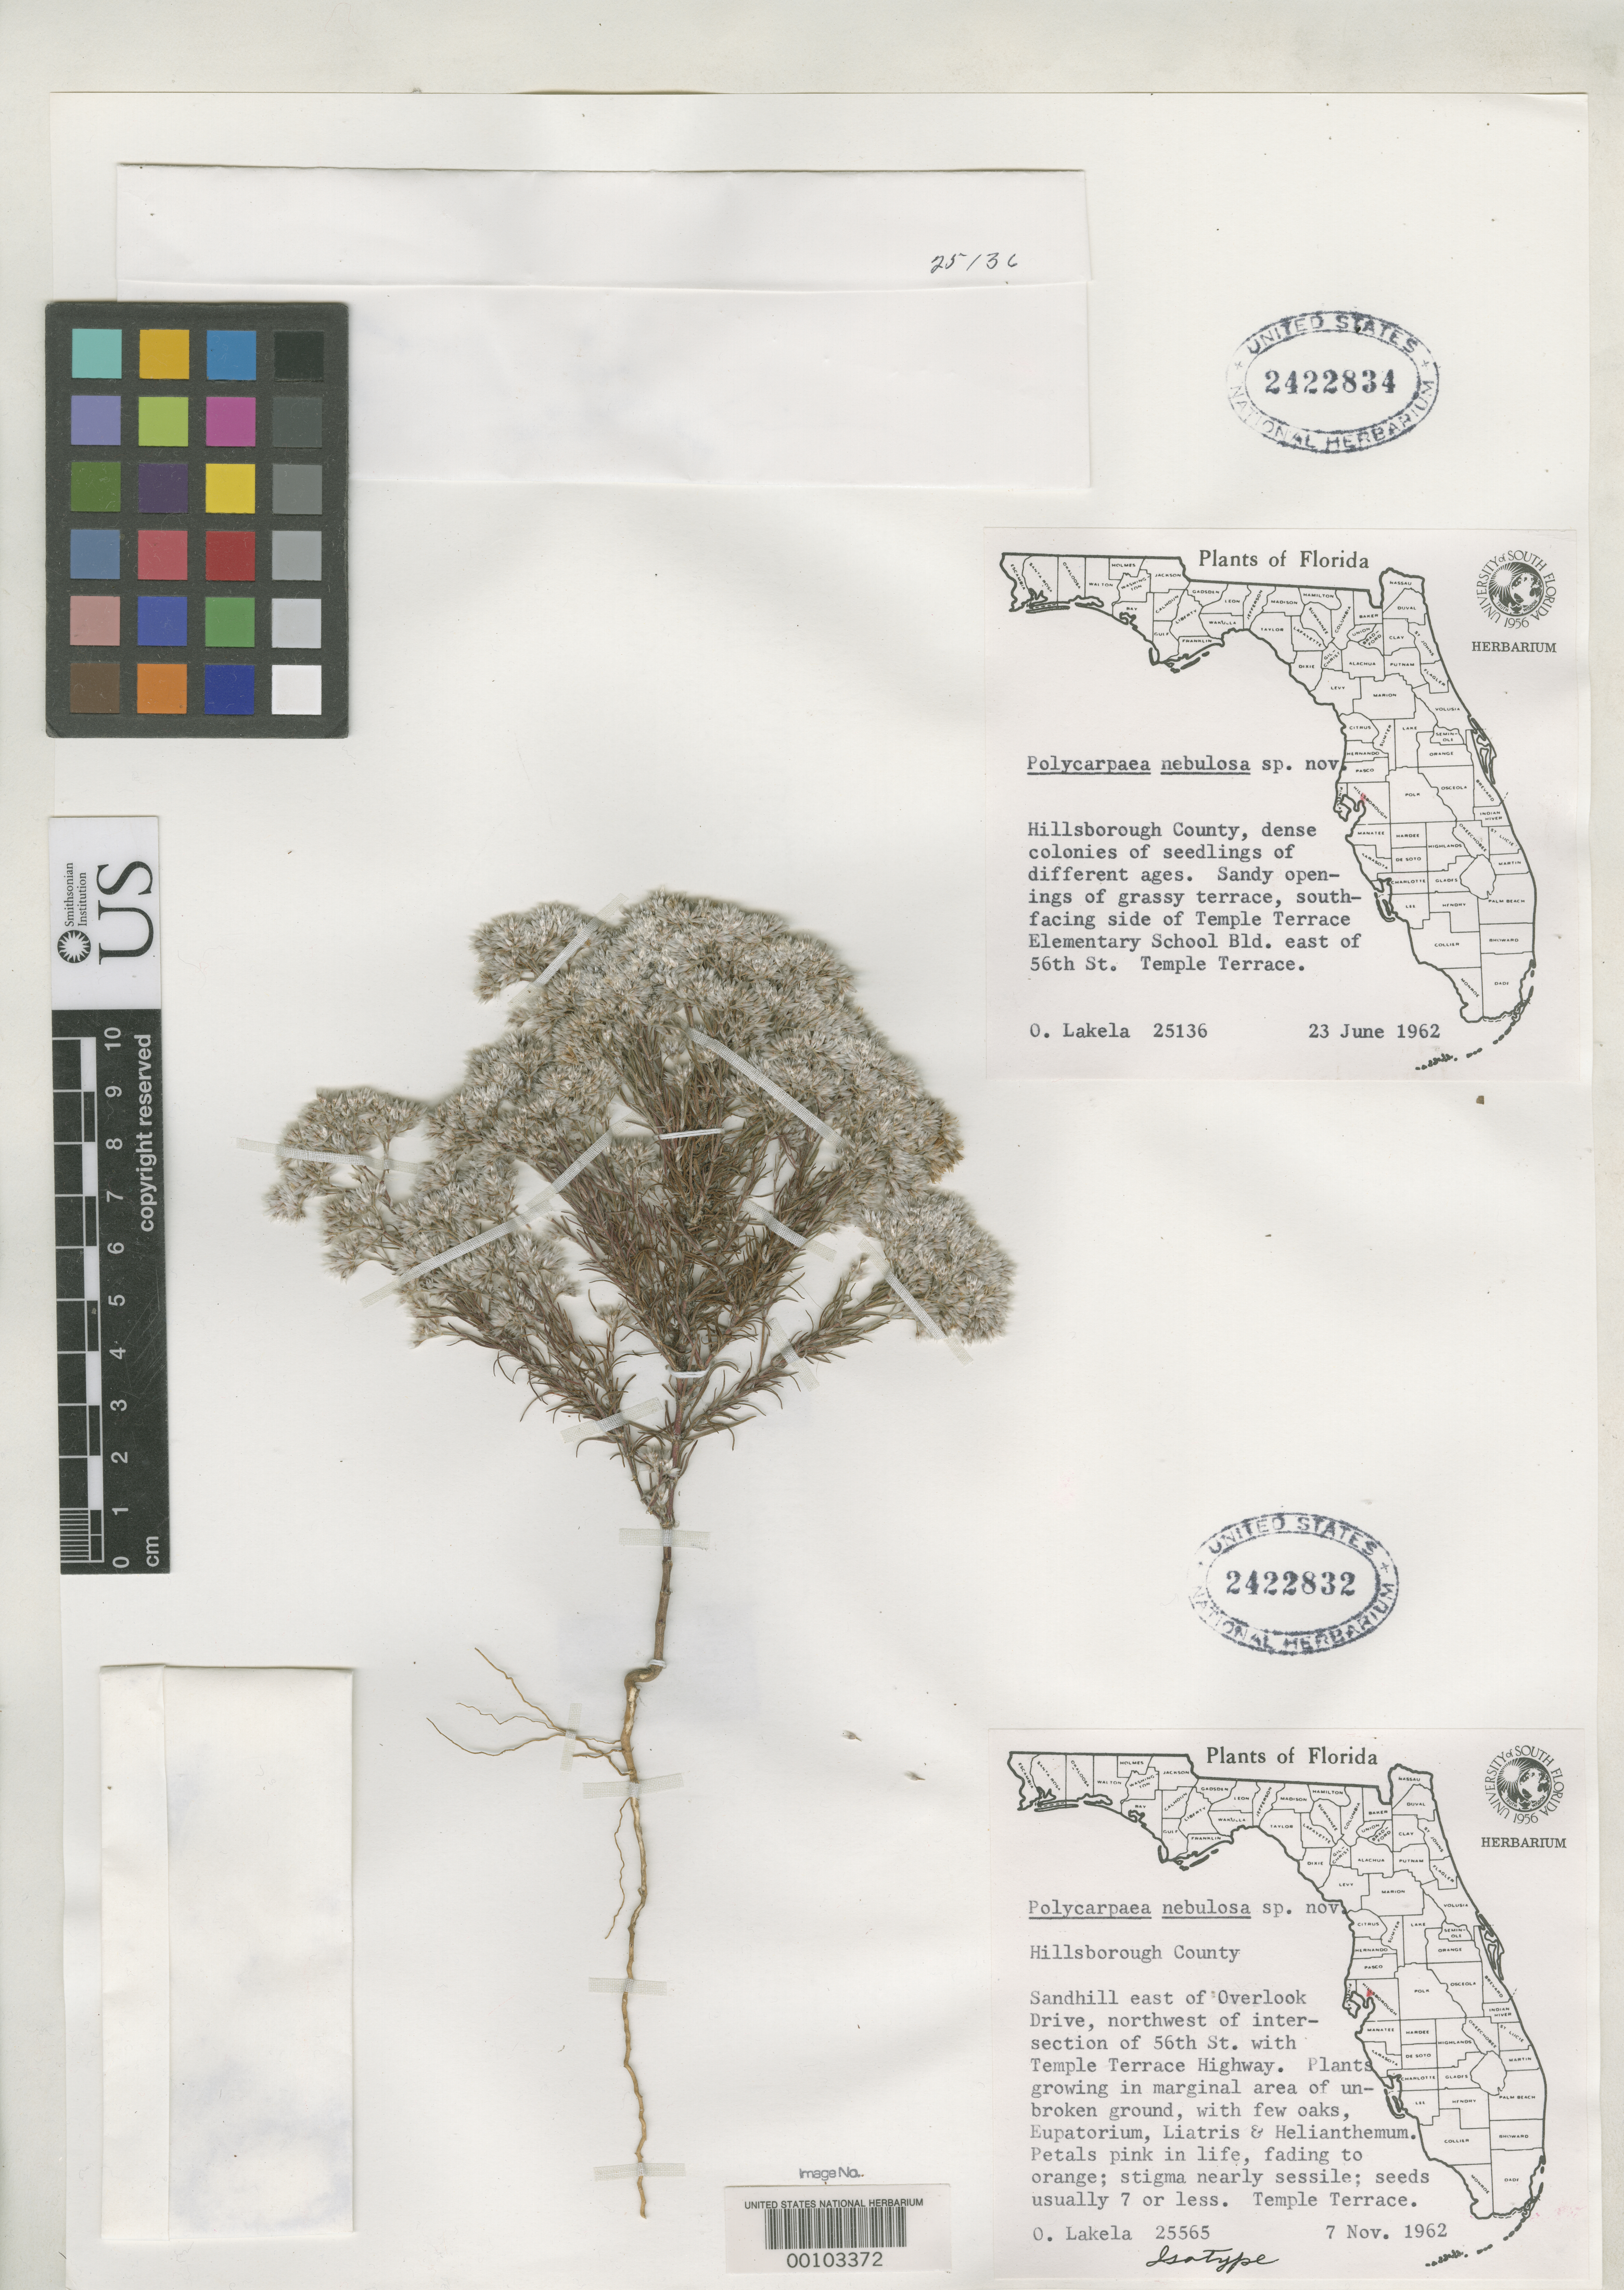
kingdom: Plantae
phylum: Tracheophyta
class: Magnoliopsida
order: Caryophyllales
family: Caryophyllaceae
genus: Polycarpaea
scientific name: Polycarpaea nebulosa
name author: Lakela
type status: Isotype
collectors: O. K. Lakela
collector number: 25565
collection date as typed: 07 Nov 1962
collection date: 1962-11-07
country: United States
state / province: Florida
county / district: Hillsborough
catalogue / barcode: US 2422832